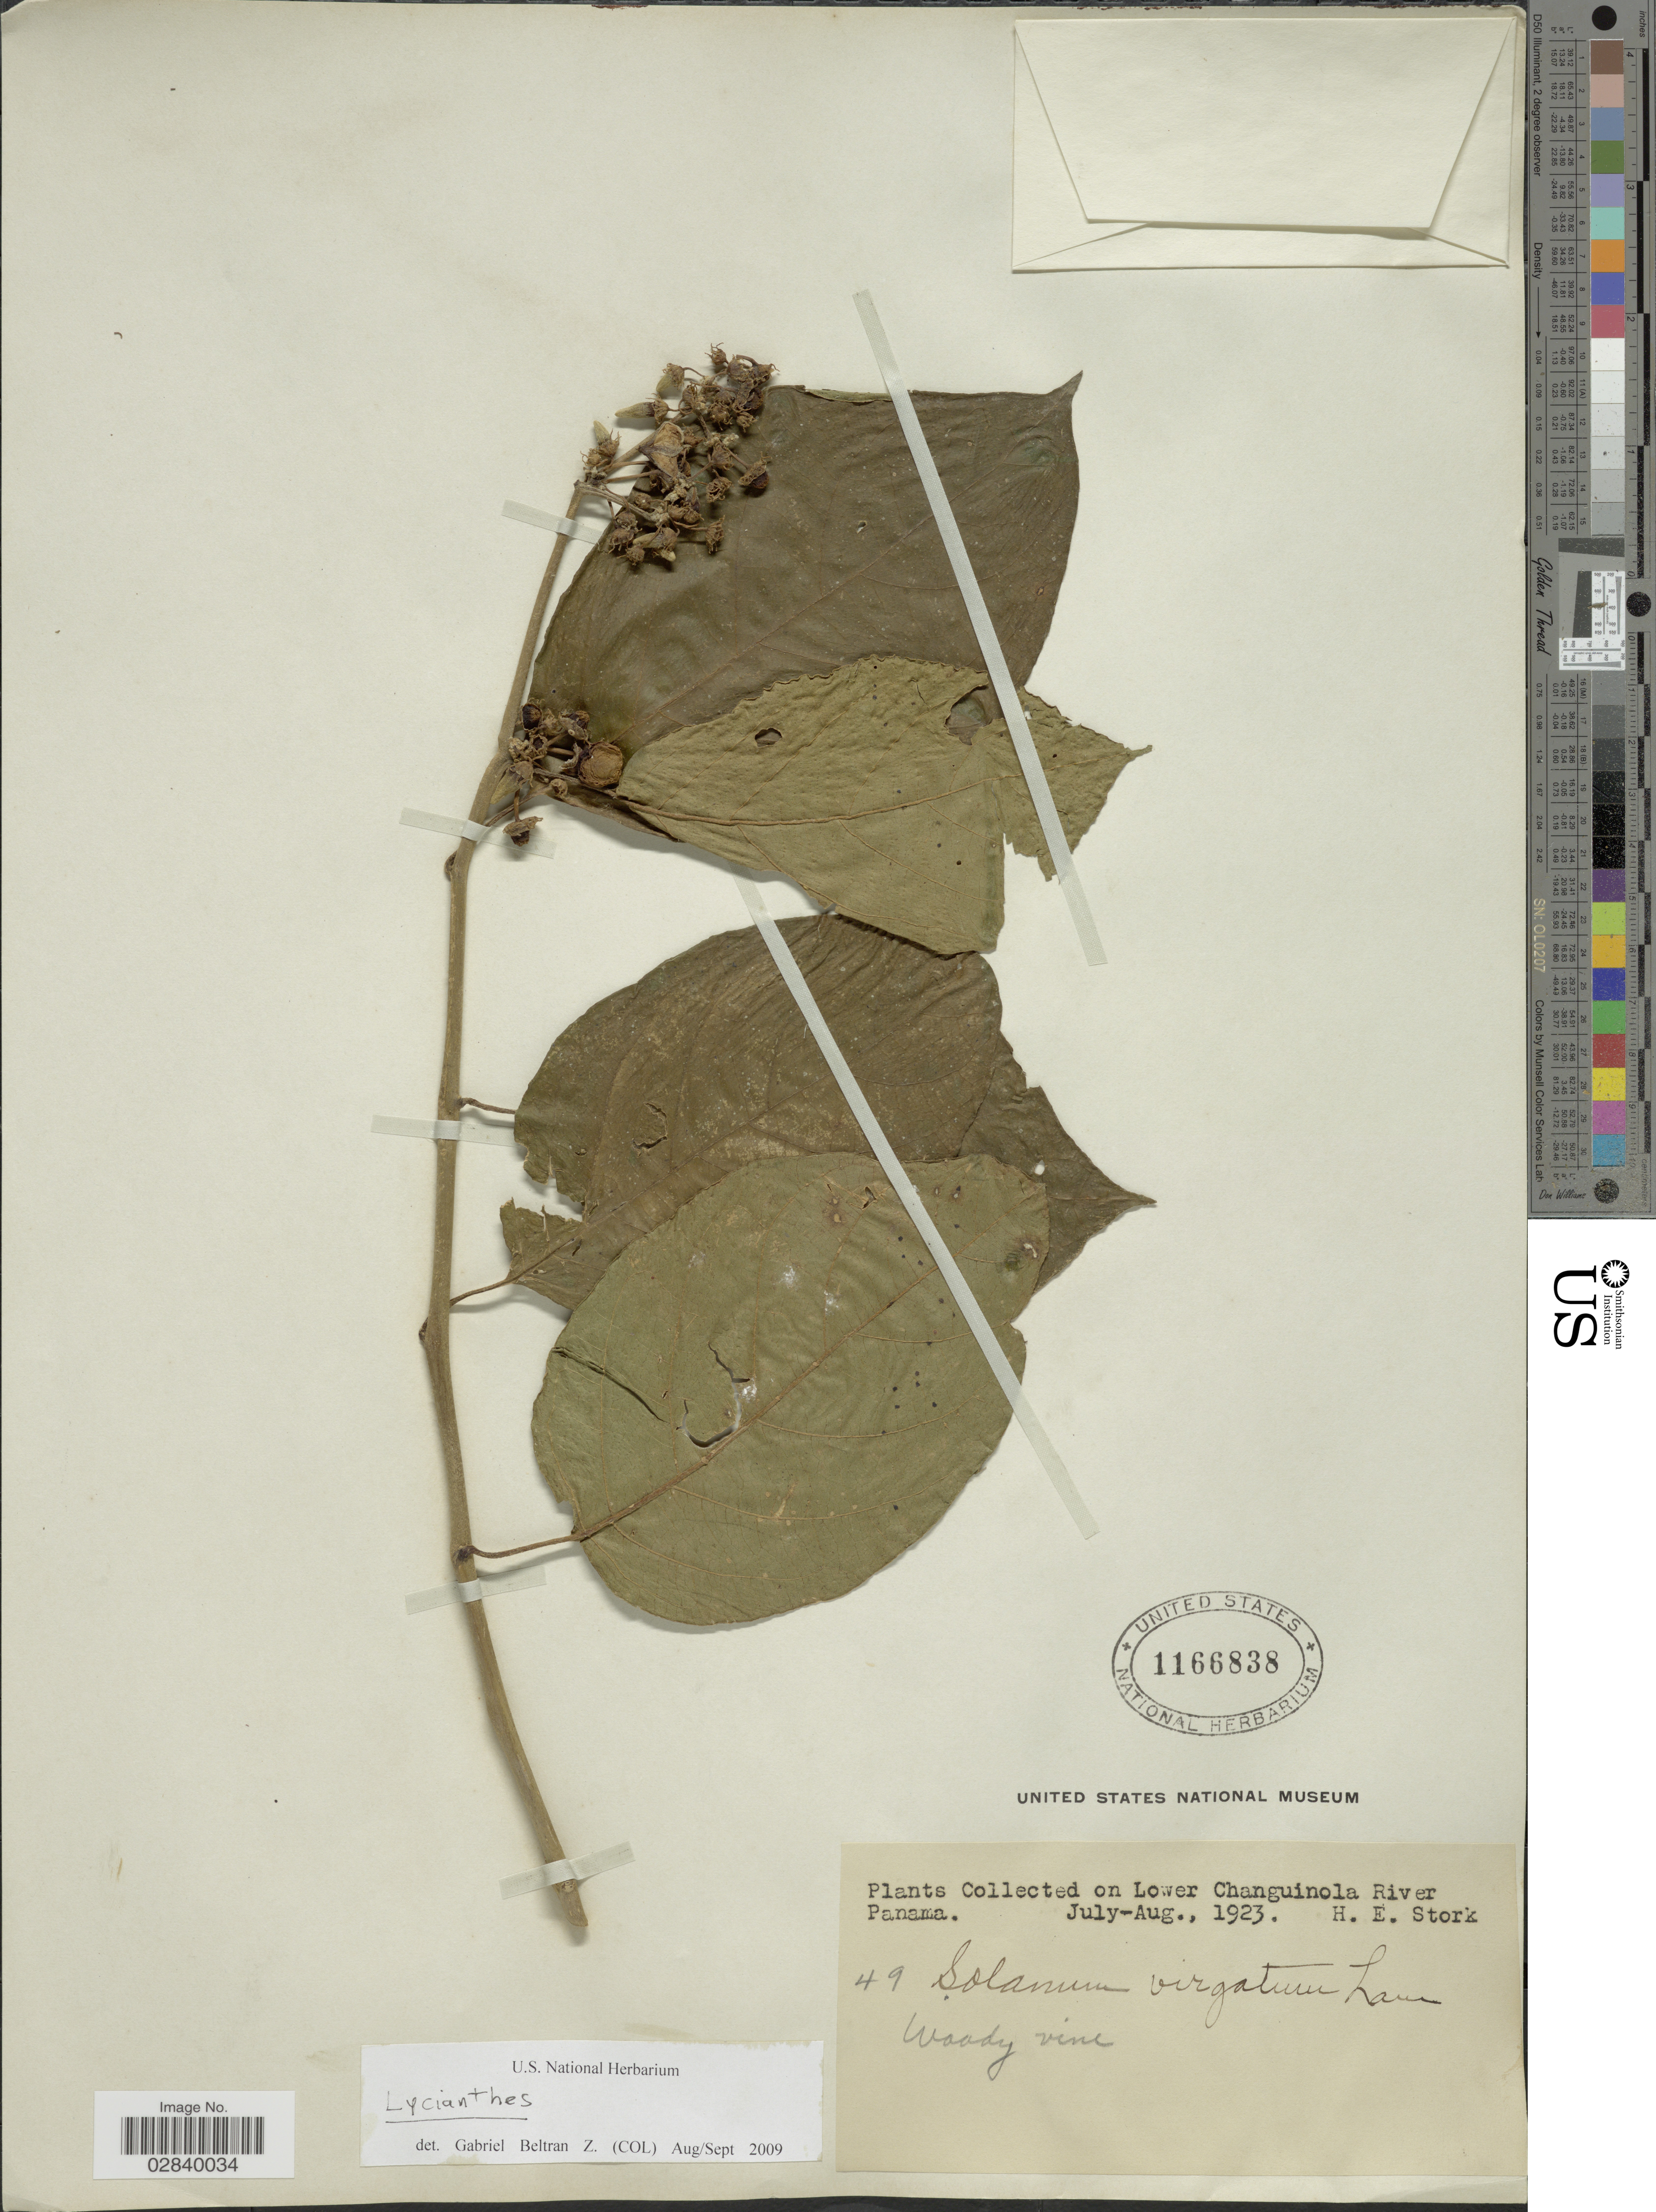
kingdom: Plantae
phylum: Tracheophyta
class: Magnoliopsida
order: Solanales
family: Solanaceae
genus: Lycianthes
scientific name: Lycianthes virgata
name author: (Lam.) Bitter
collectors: H. E. Stork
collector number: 49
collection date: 1923-07/1923-08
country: Panama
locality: On Lower Changuinola River.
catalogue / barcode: US 1166838